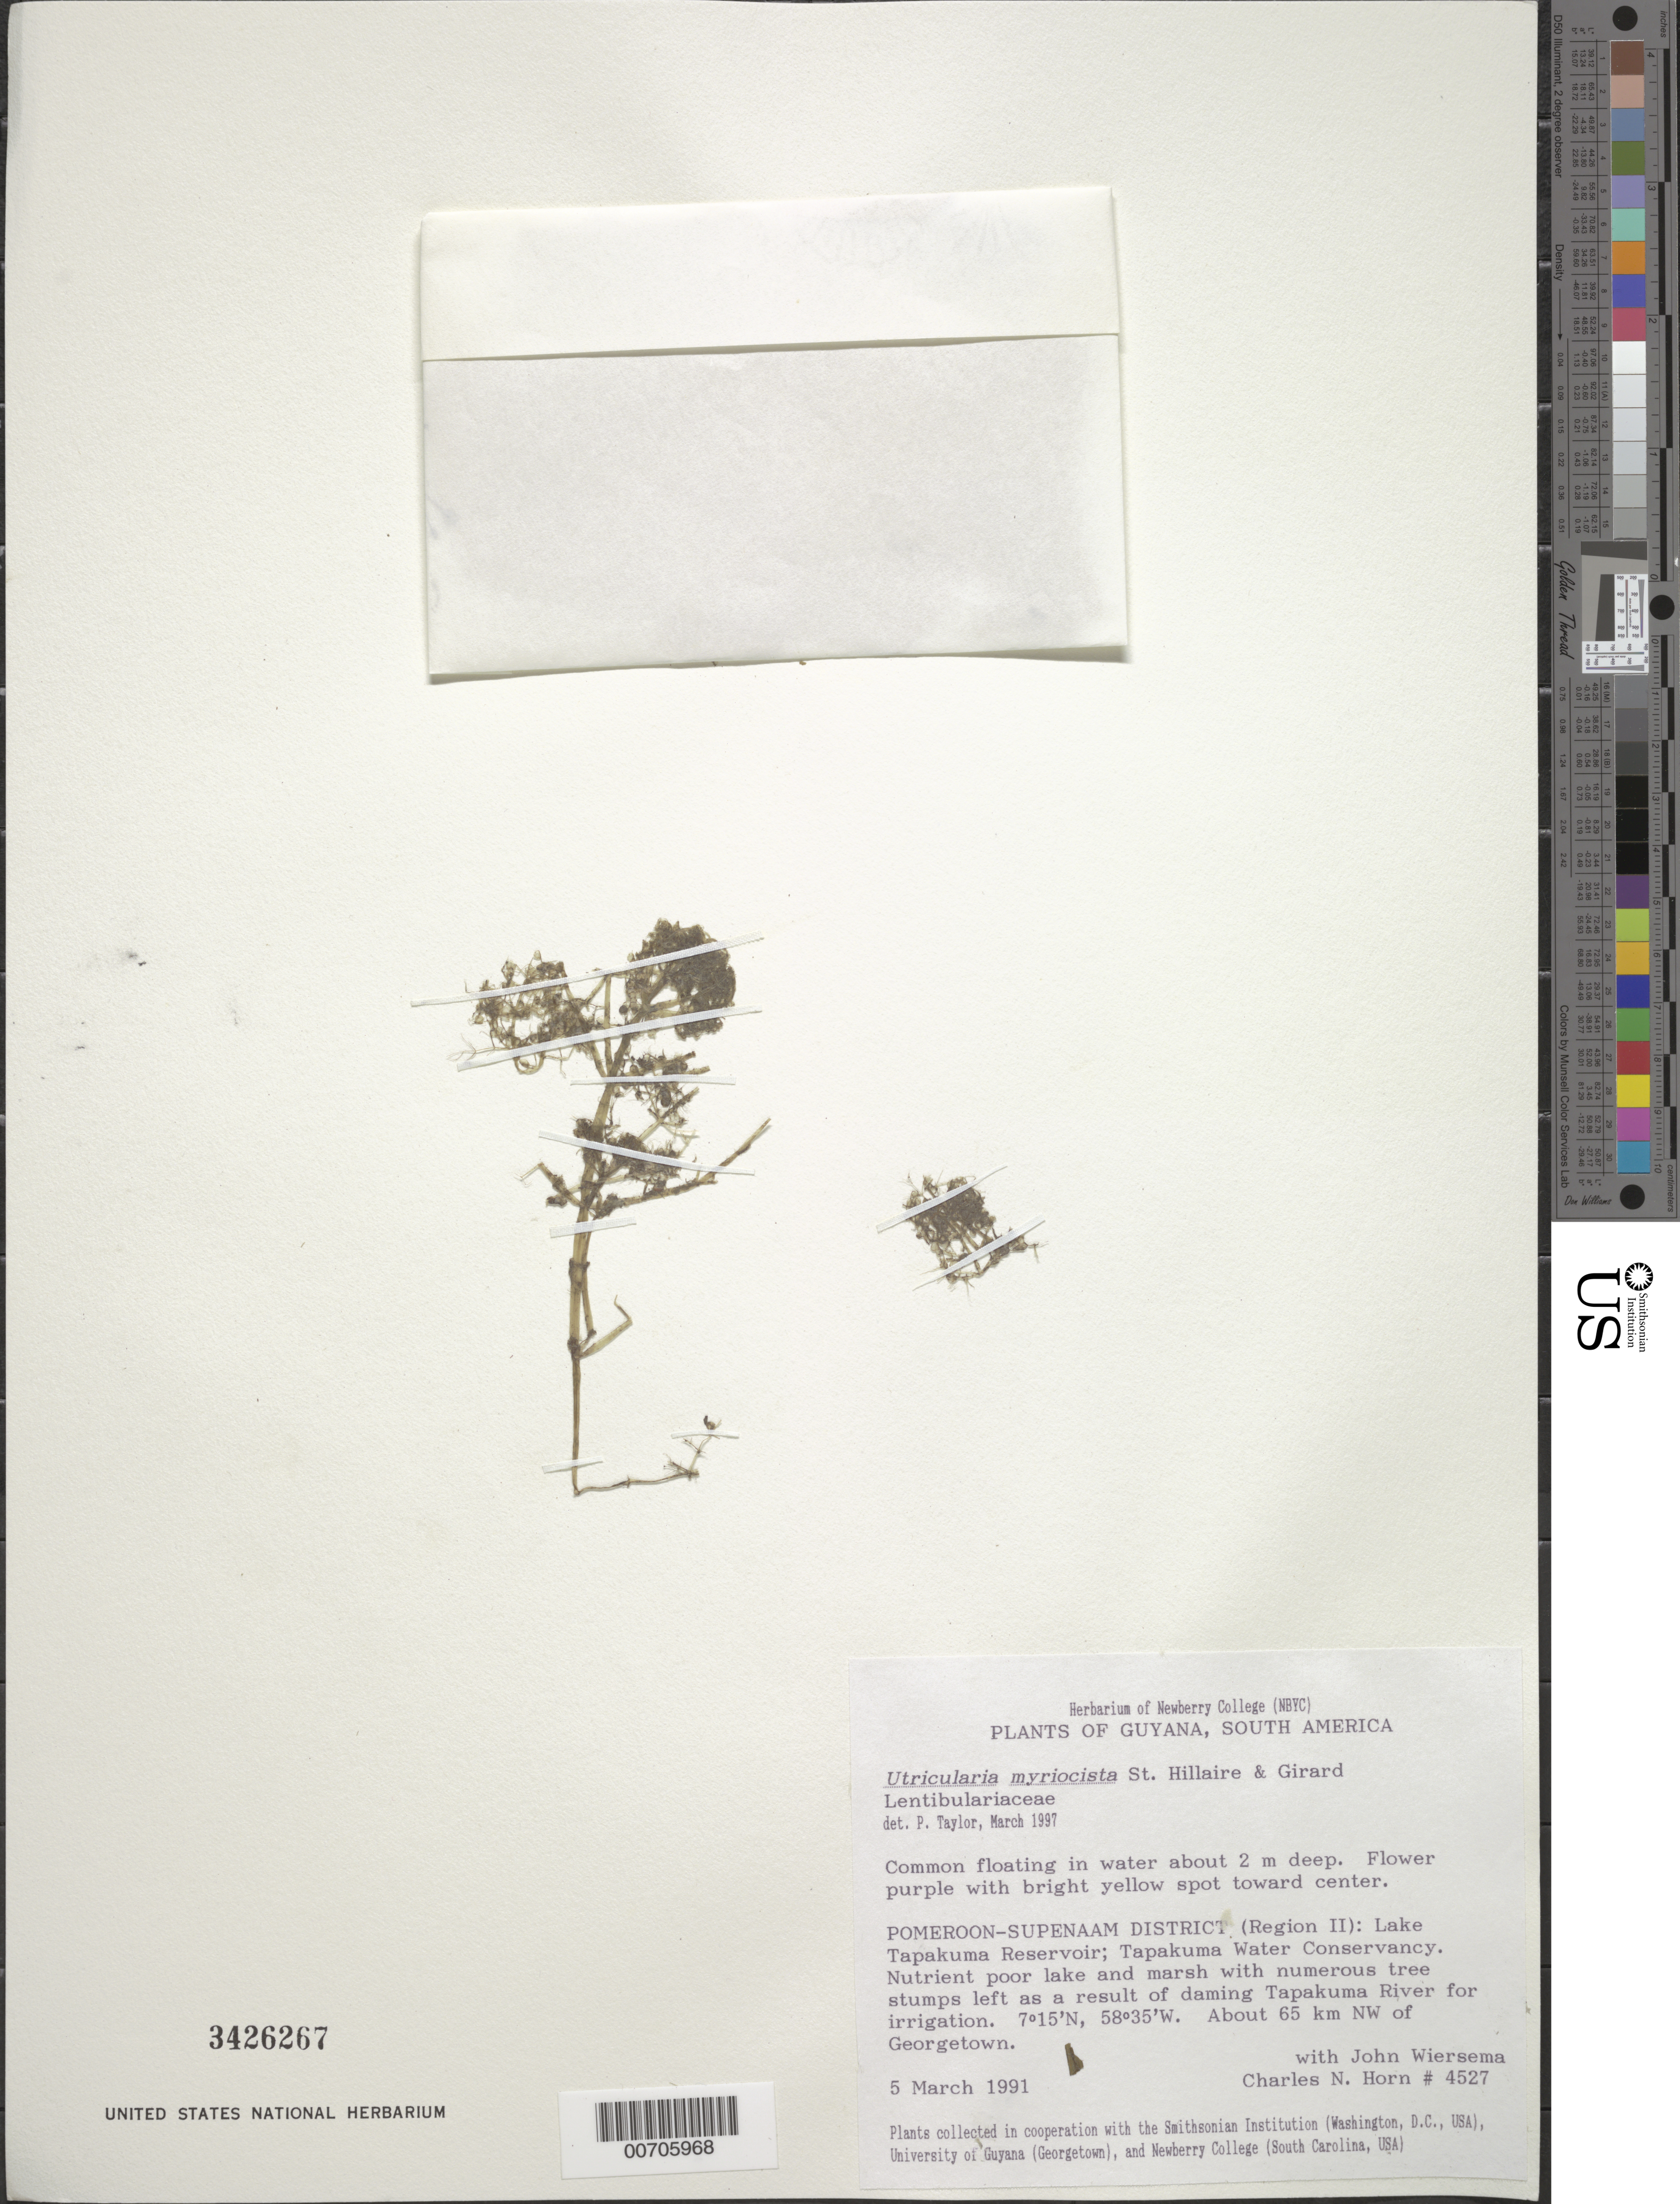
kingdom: Plantae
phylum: Tracheophyta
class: Magnoliopsida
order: Lamiales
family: Lentibulariaceae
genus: Utricularia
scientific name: Utricularia myriocista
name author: A. St.-Hil. & Girard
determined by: Taylor, P.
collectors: C. N. Horn, J. H. Wiersema, T. McDowell & M. Gopaul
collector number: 4527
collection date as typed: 5-Mar-91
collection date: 1991-03-05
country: Guyana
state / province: Pomeroon-Supenaam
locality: Lake Tapakuma Reservoir, Tapakuma Water Conservancy, about 65 km NW of Georgetown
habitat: Nutrient poor lake and marsh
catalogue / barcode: US 3426267